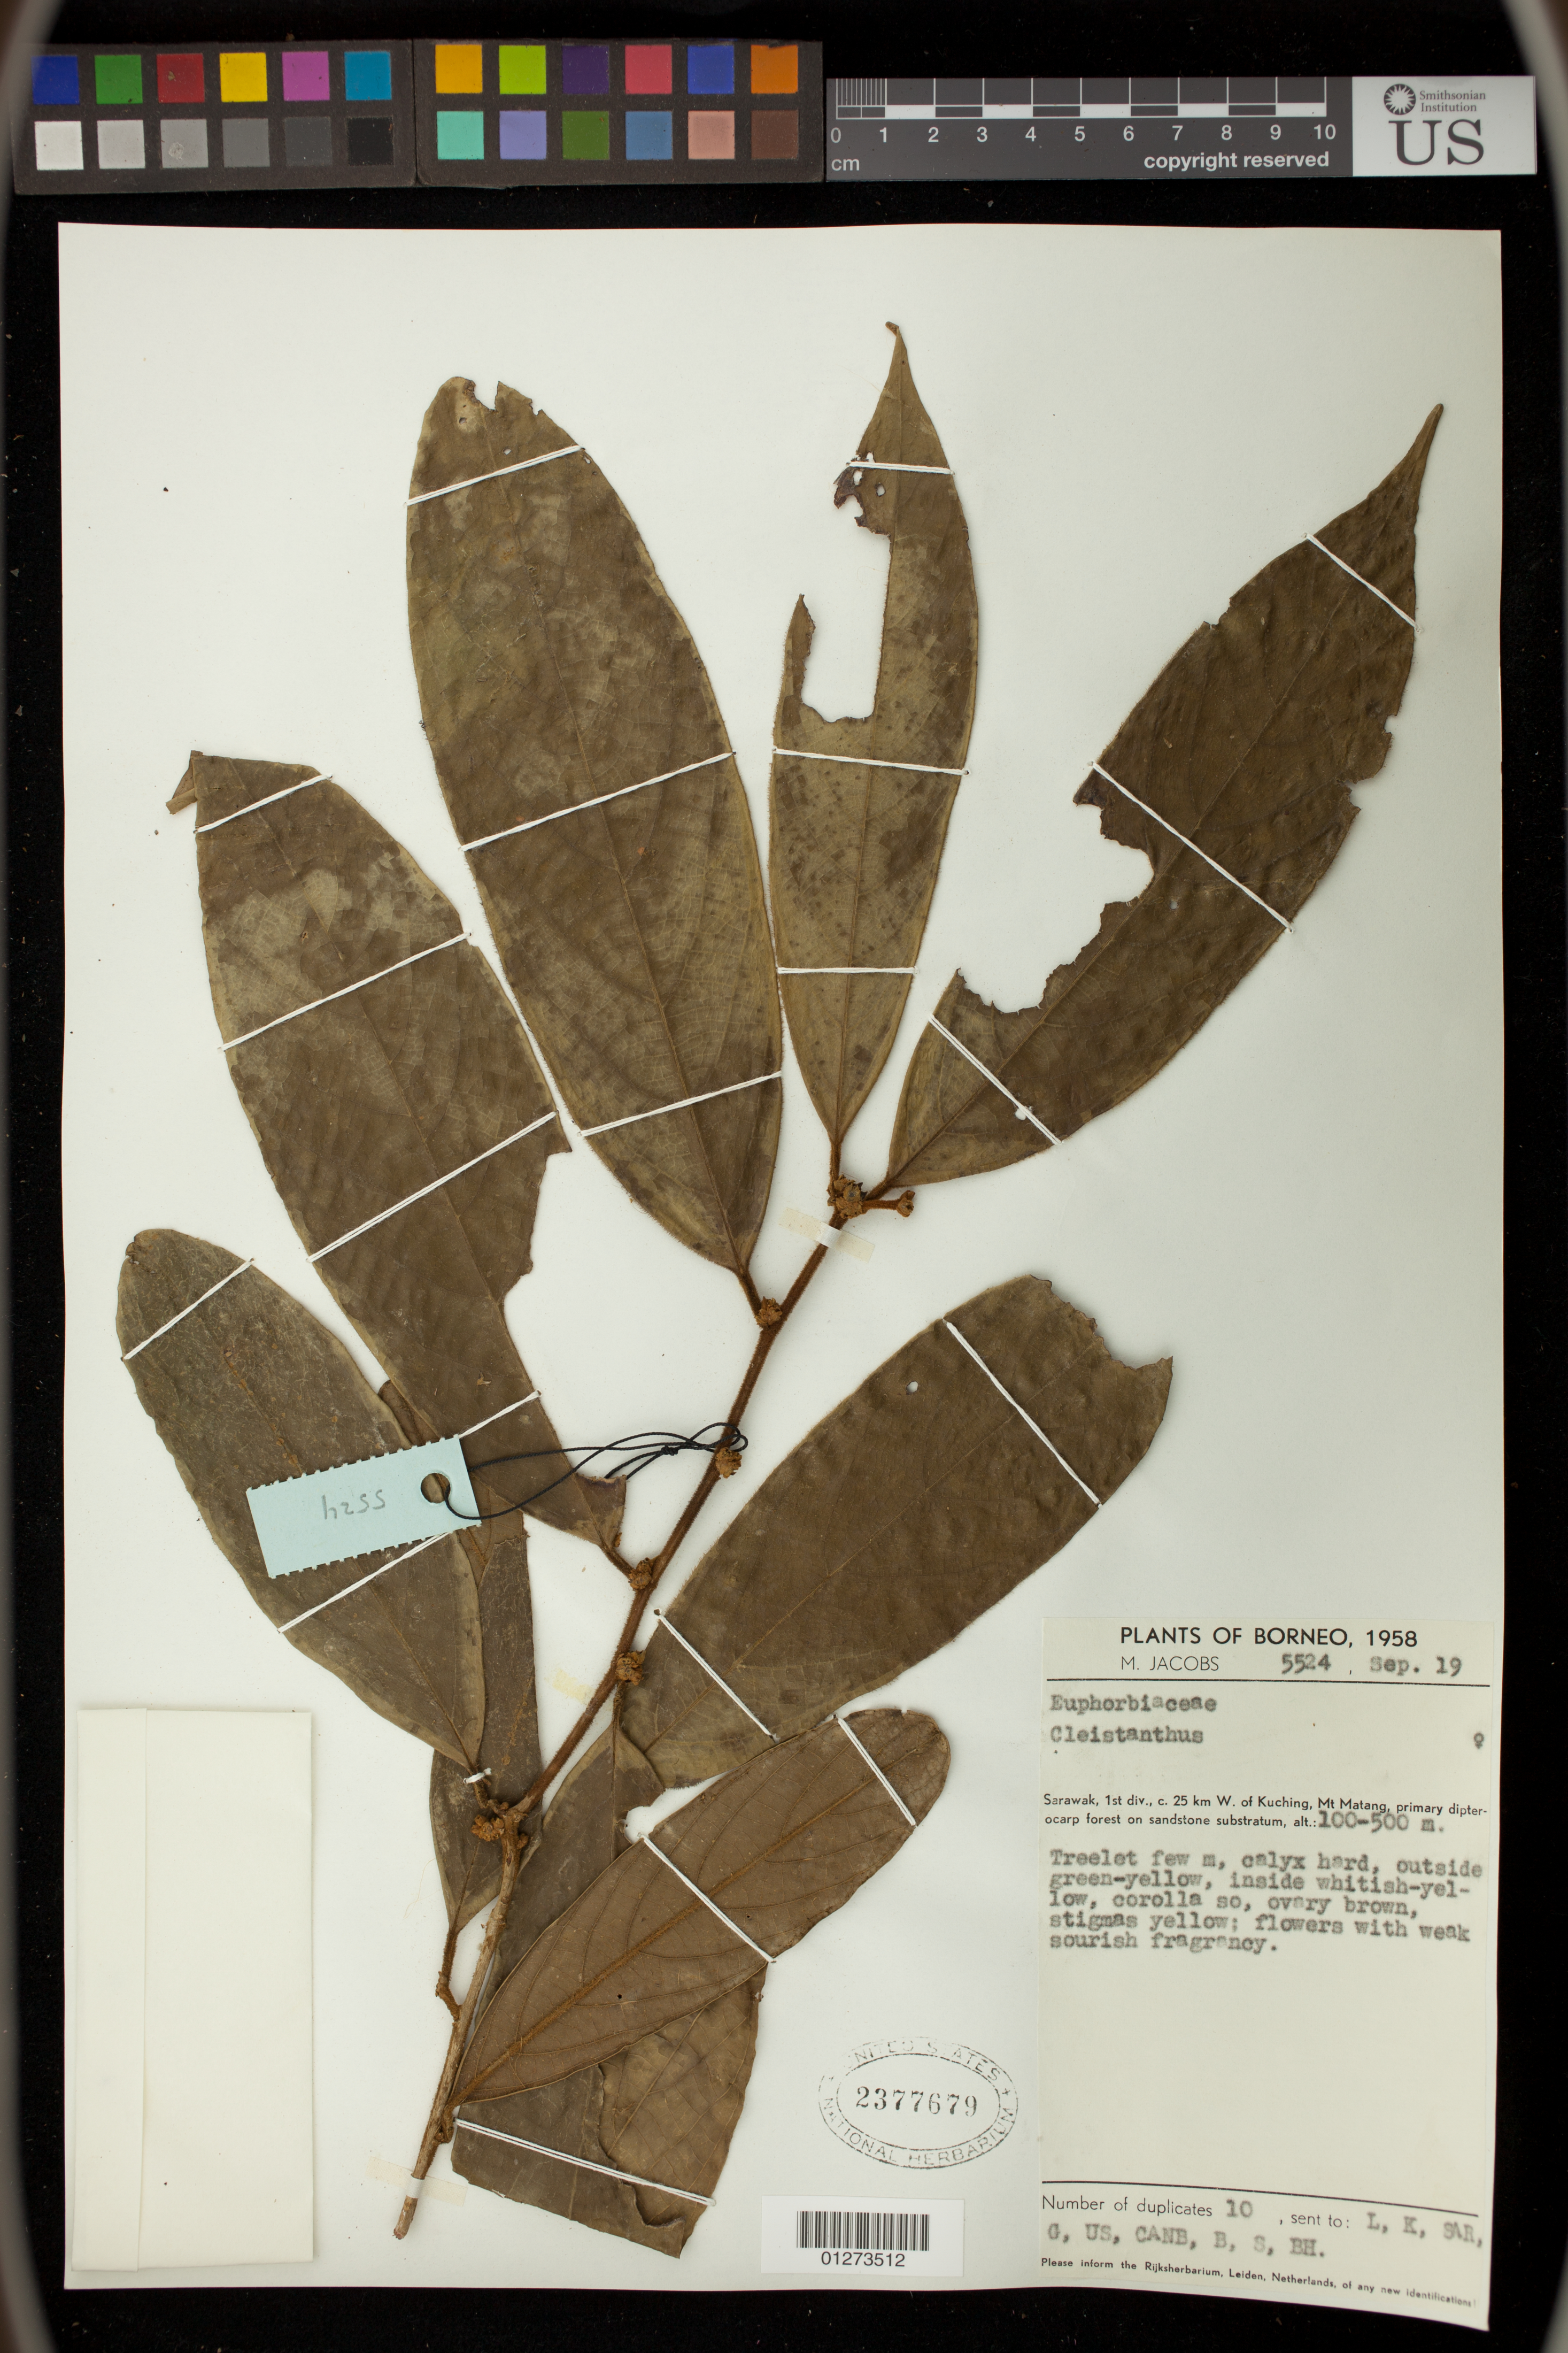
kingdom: Plantae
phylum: Tracheophyta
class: Magnoliopsida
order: Malpighiales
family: Phyllanthaceae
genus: Cleistanthus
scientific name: Cleistanthus sp.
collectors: M. Jacobs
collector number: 5524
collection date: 1958-09-19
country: Malaysia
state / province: Sarawak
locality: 1st div., c. 25 km W. of Kuching, Mt Matang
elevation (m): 100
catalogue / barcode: US 2377679